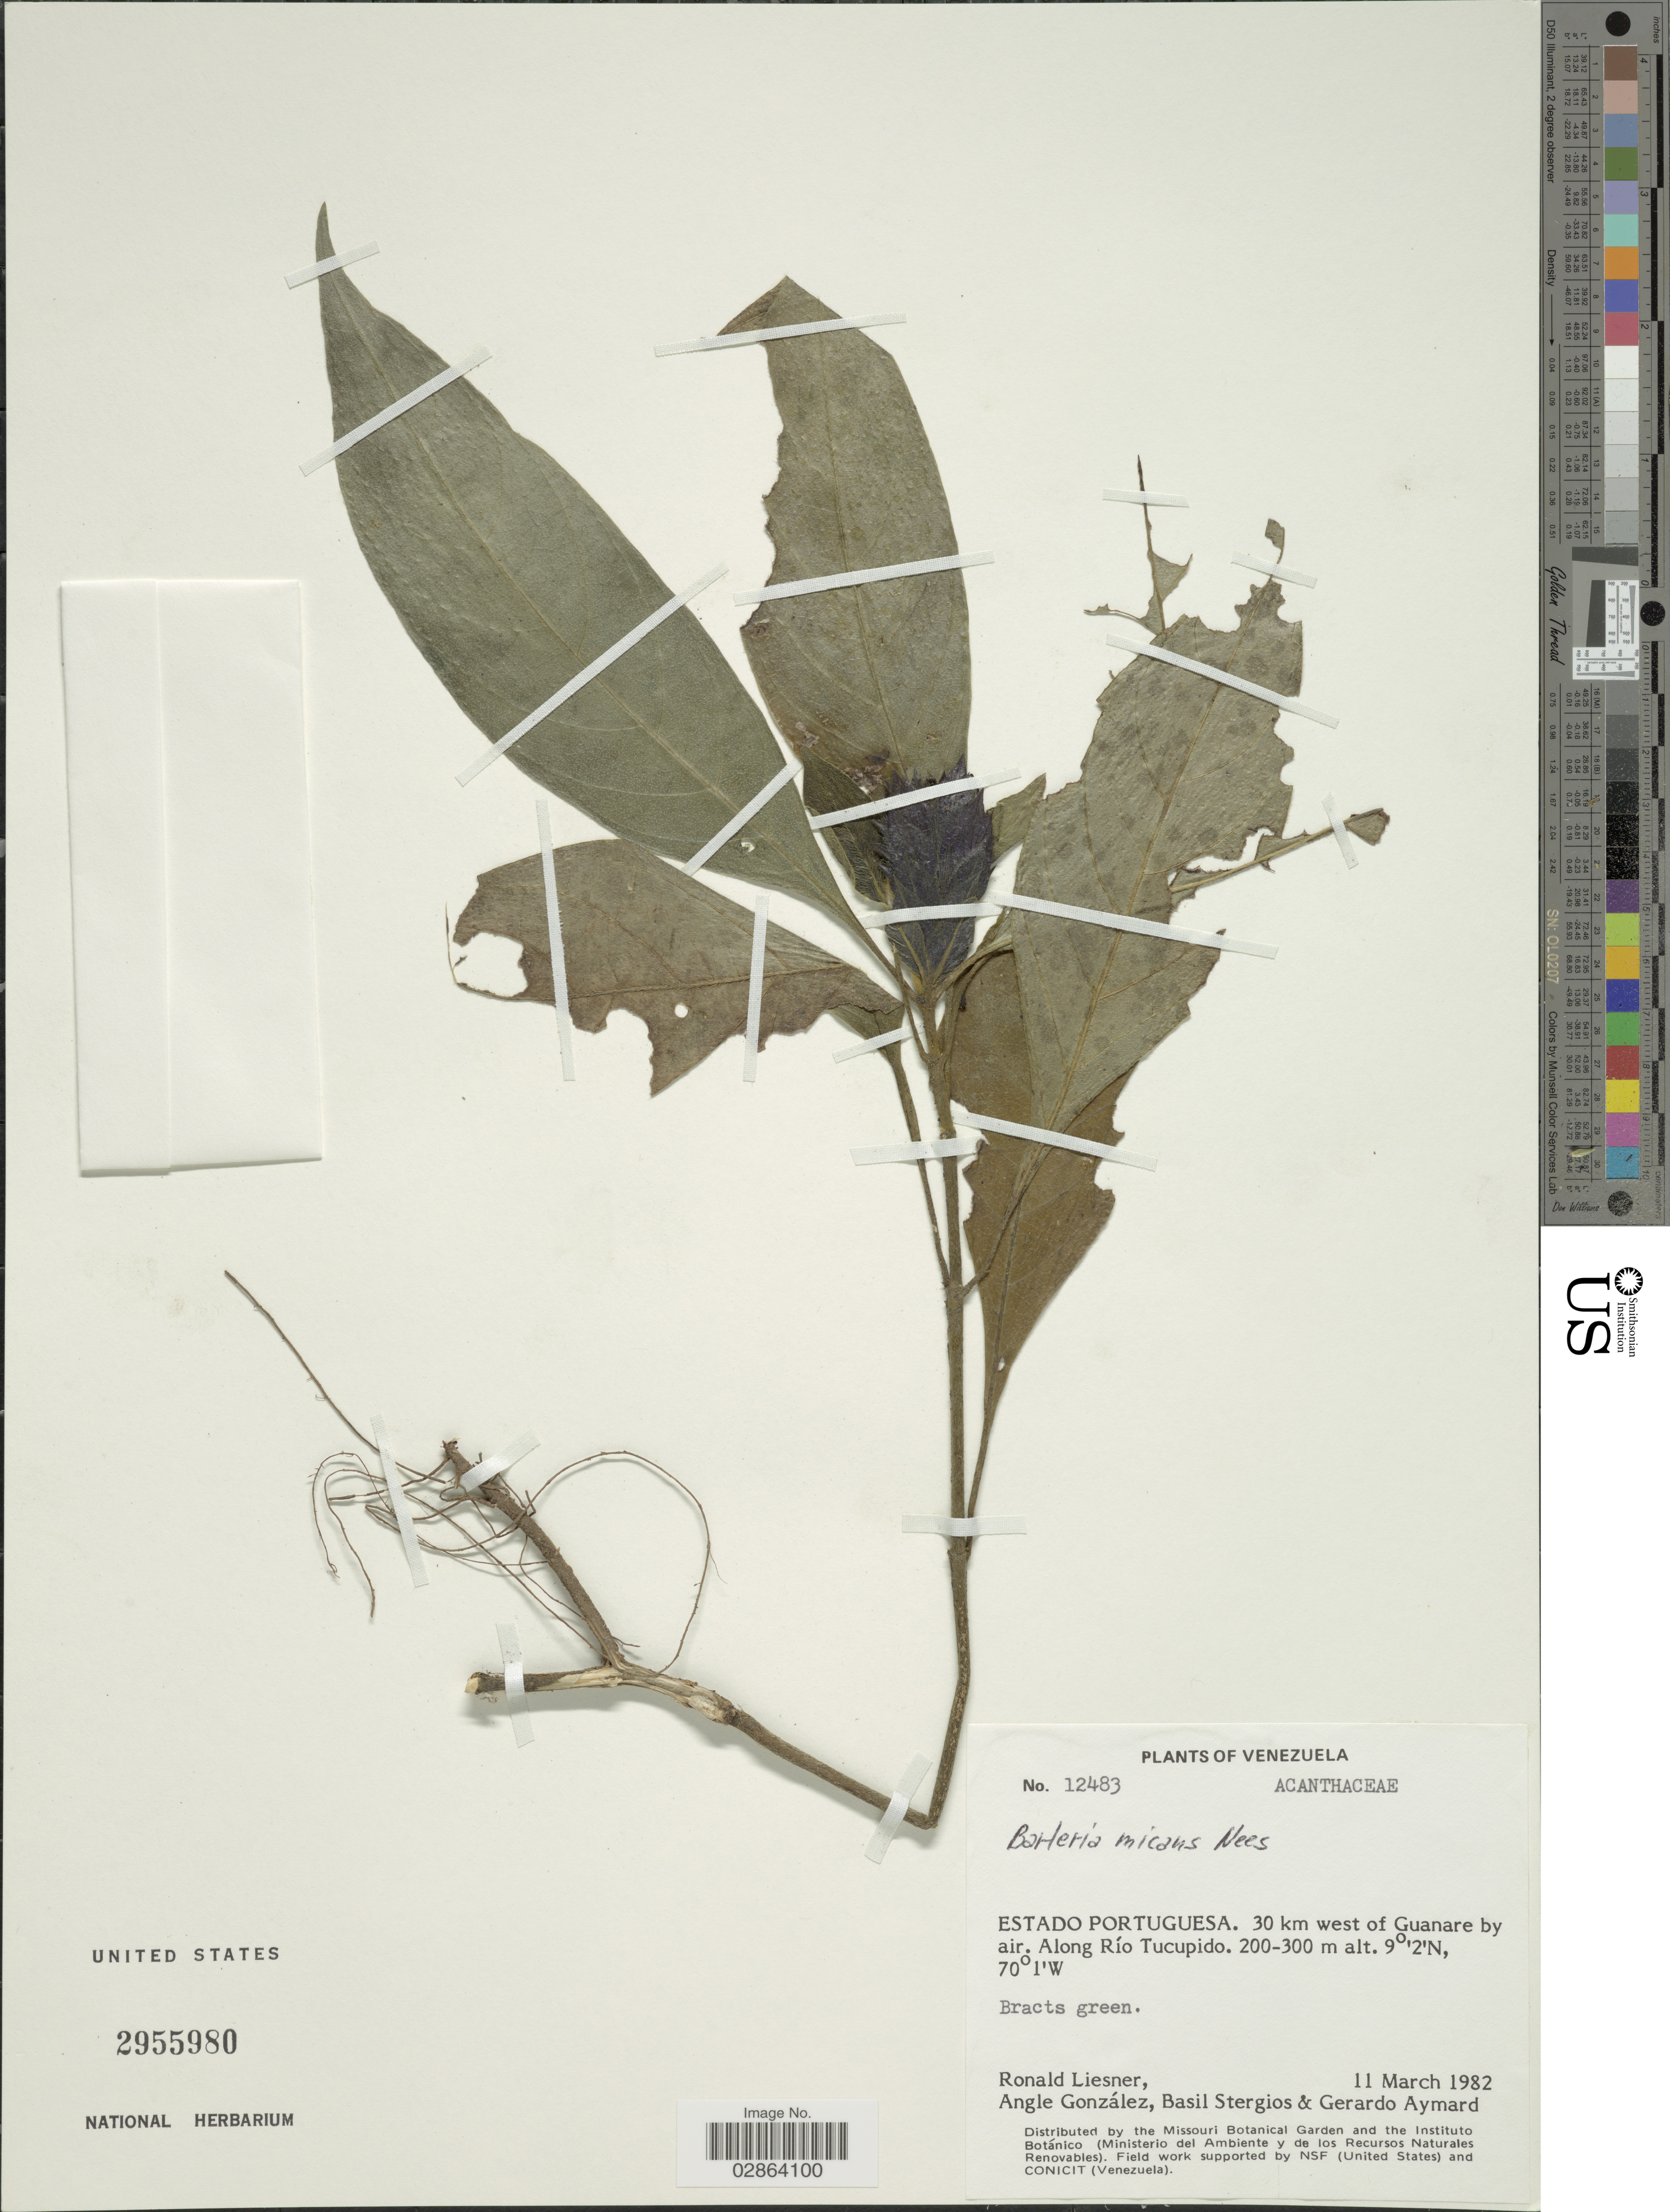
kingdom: Plantae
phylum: Tracheophyta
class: Magnoliopsida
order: Lamiales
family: Acanthaceae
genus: Barleria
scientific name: Barleria micans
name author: Nees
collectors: R. L. Liesner, A. C. González, B. G. Stergios & G. A. Aymard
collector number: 12483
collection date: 1982-03-11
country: Venezuela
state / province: Portuguesa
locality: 30 km W of Guanare by air, along Rio Tucupido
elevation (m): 200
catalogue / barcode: US 2955980